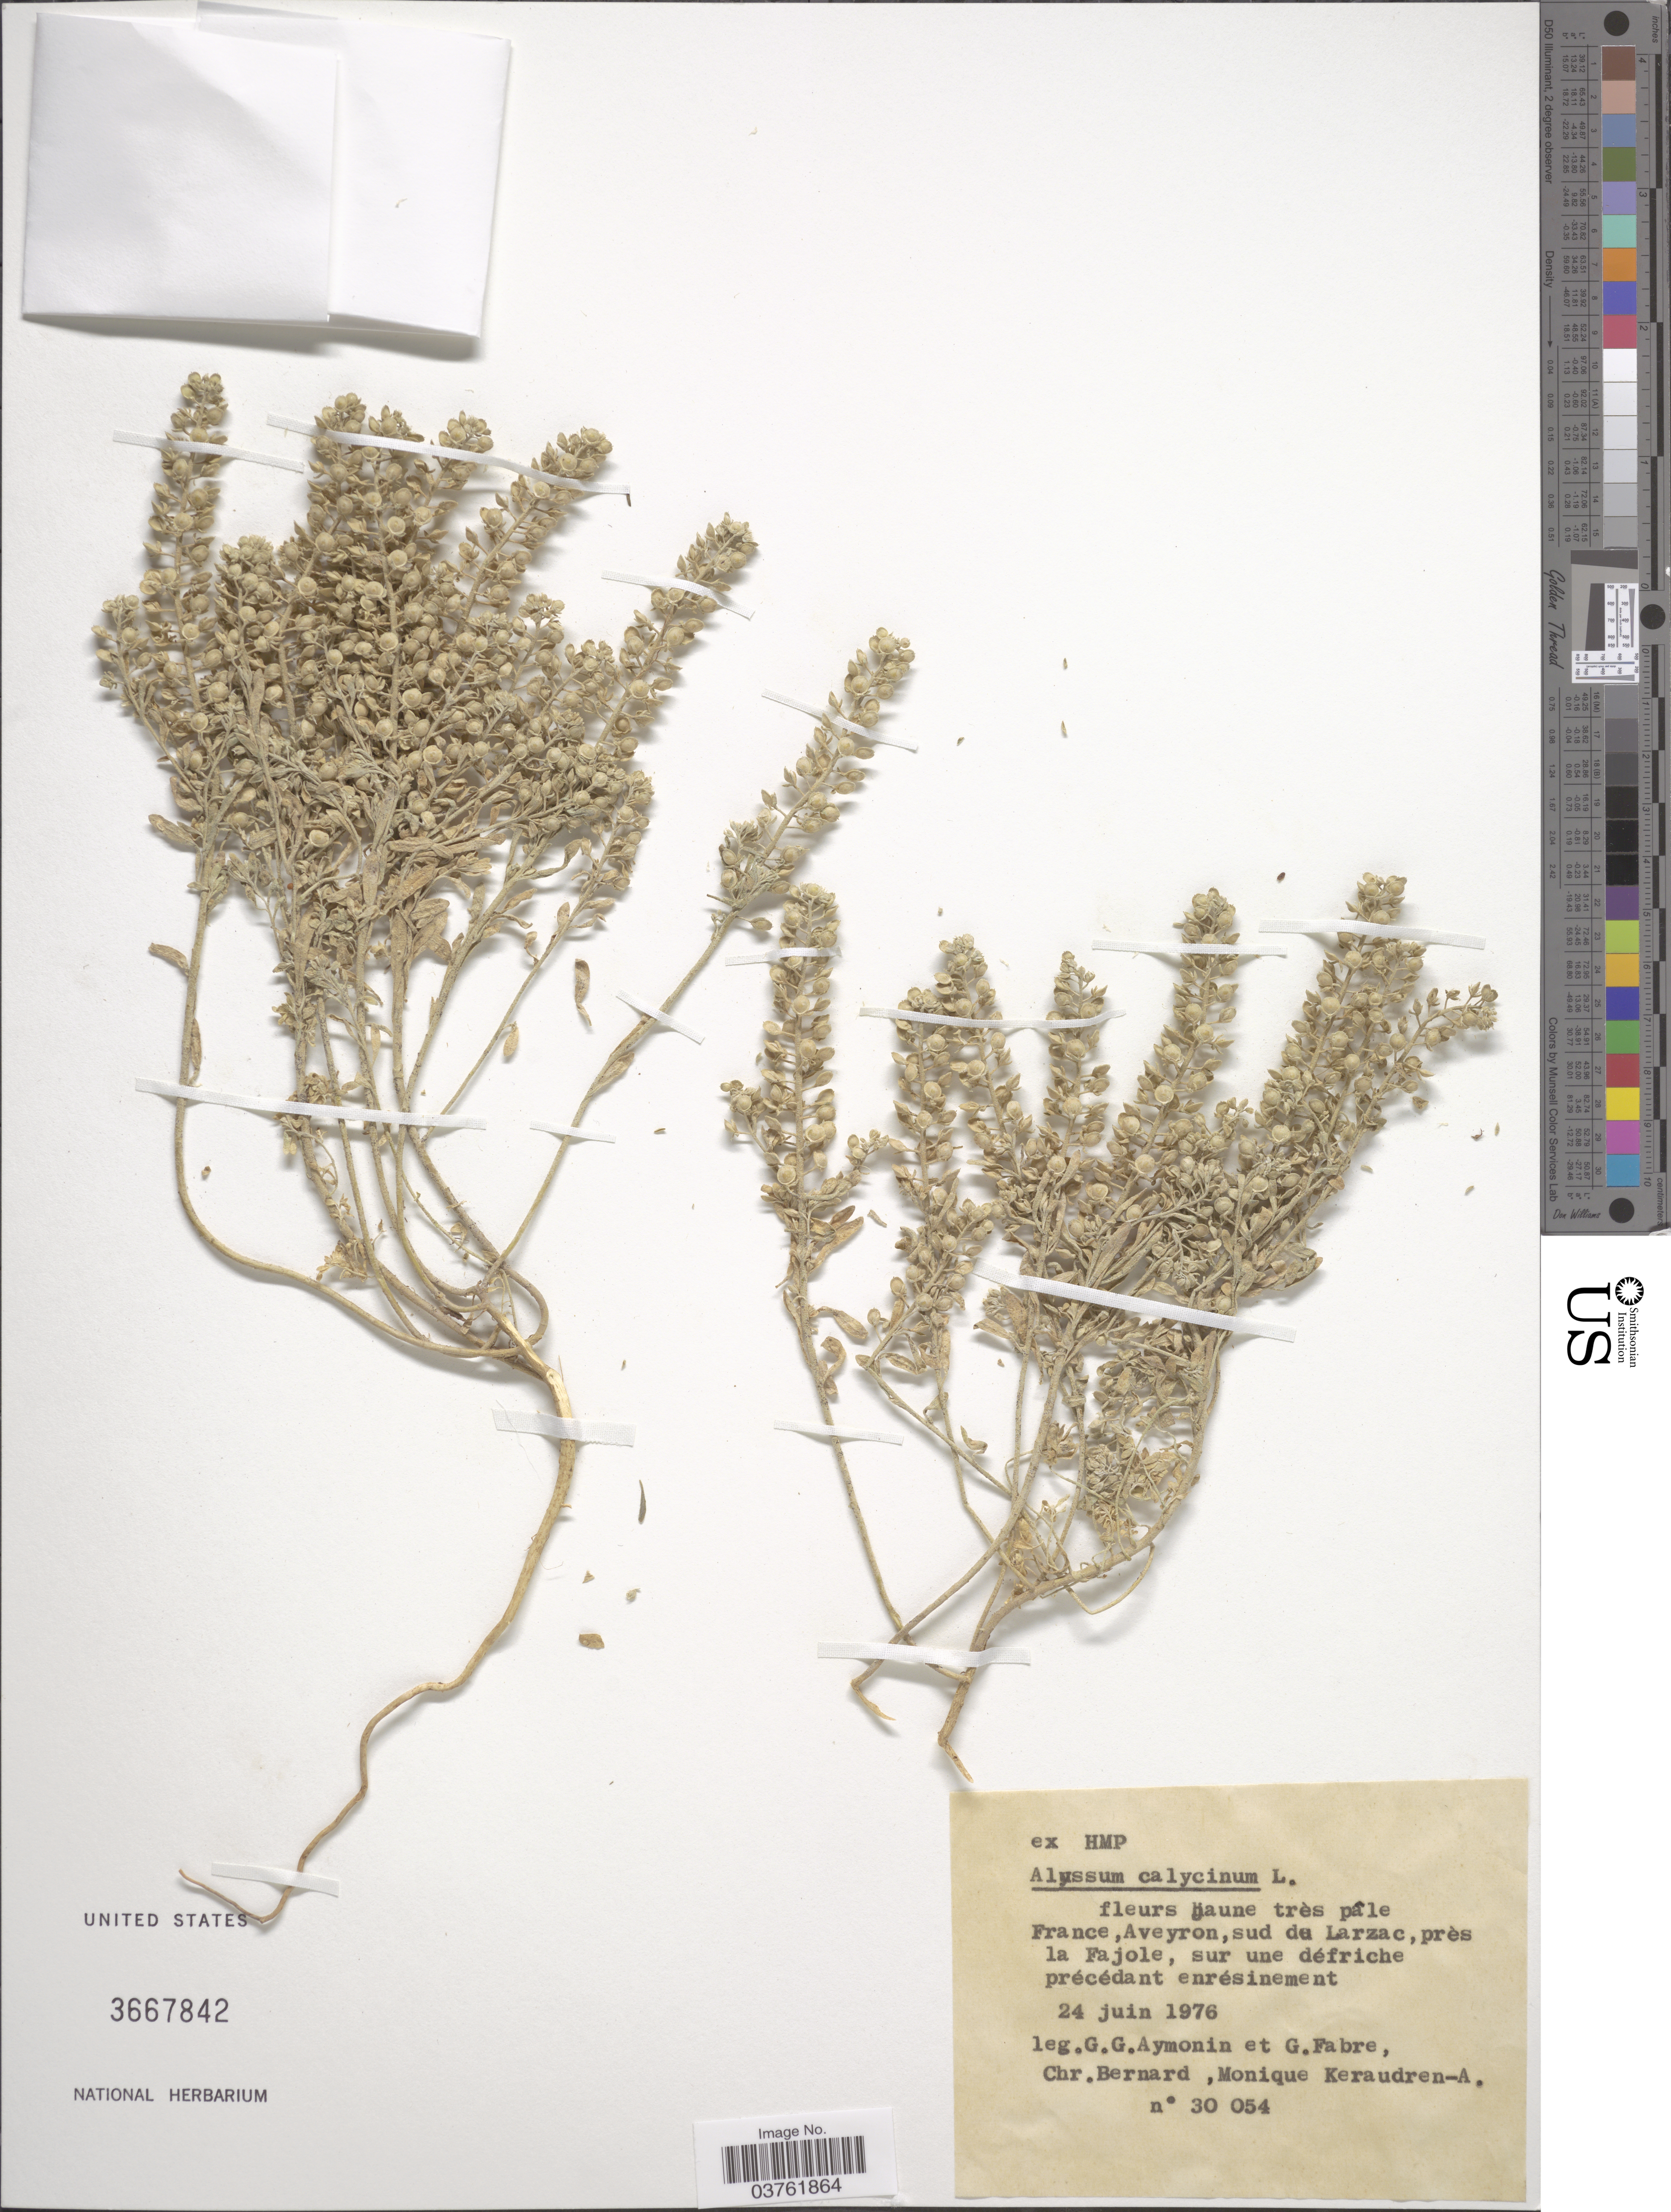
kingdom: Plantae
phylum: Tracheophyta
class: Magnoliopsida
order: Brassicales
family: Brassicaceae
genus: Alyssum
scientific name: Alyssum calycinum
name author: L.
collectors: G. Aymonin, G. Fabre, C. Bernard & M. Keraudren-A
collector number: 30054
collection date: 1976-06-24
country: France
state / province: Occitanie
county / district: Aveyron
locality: Fleurs haune très pâle France, Aveyron, sud du Larzac, près la Fajole, sur une défriche précédant enrésinement.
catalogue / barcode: US 3667842